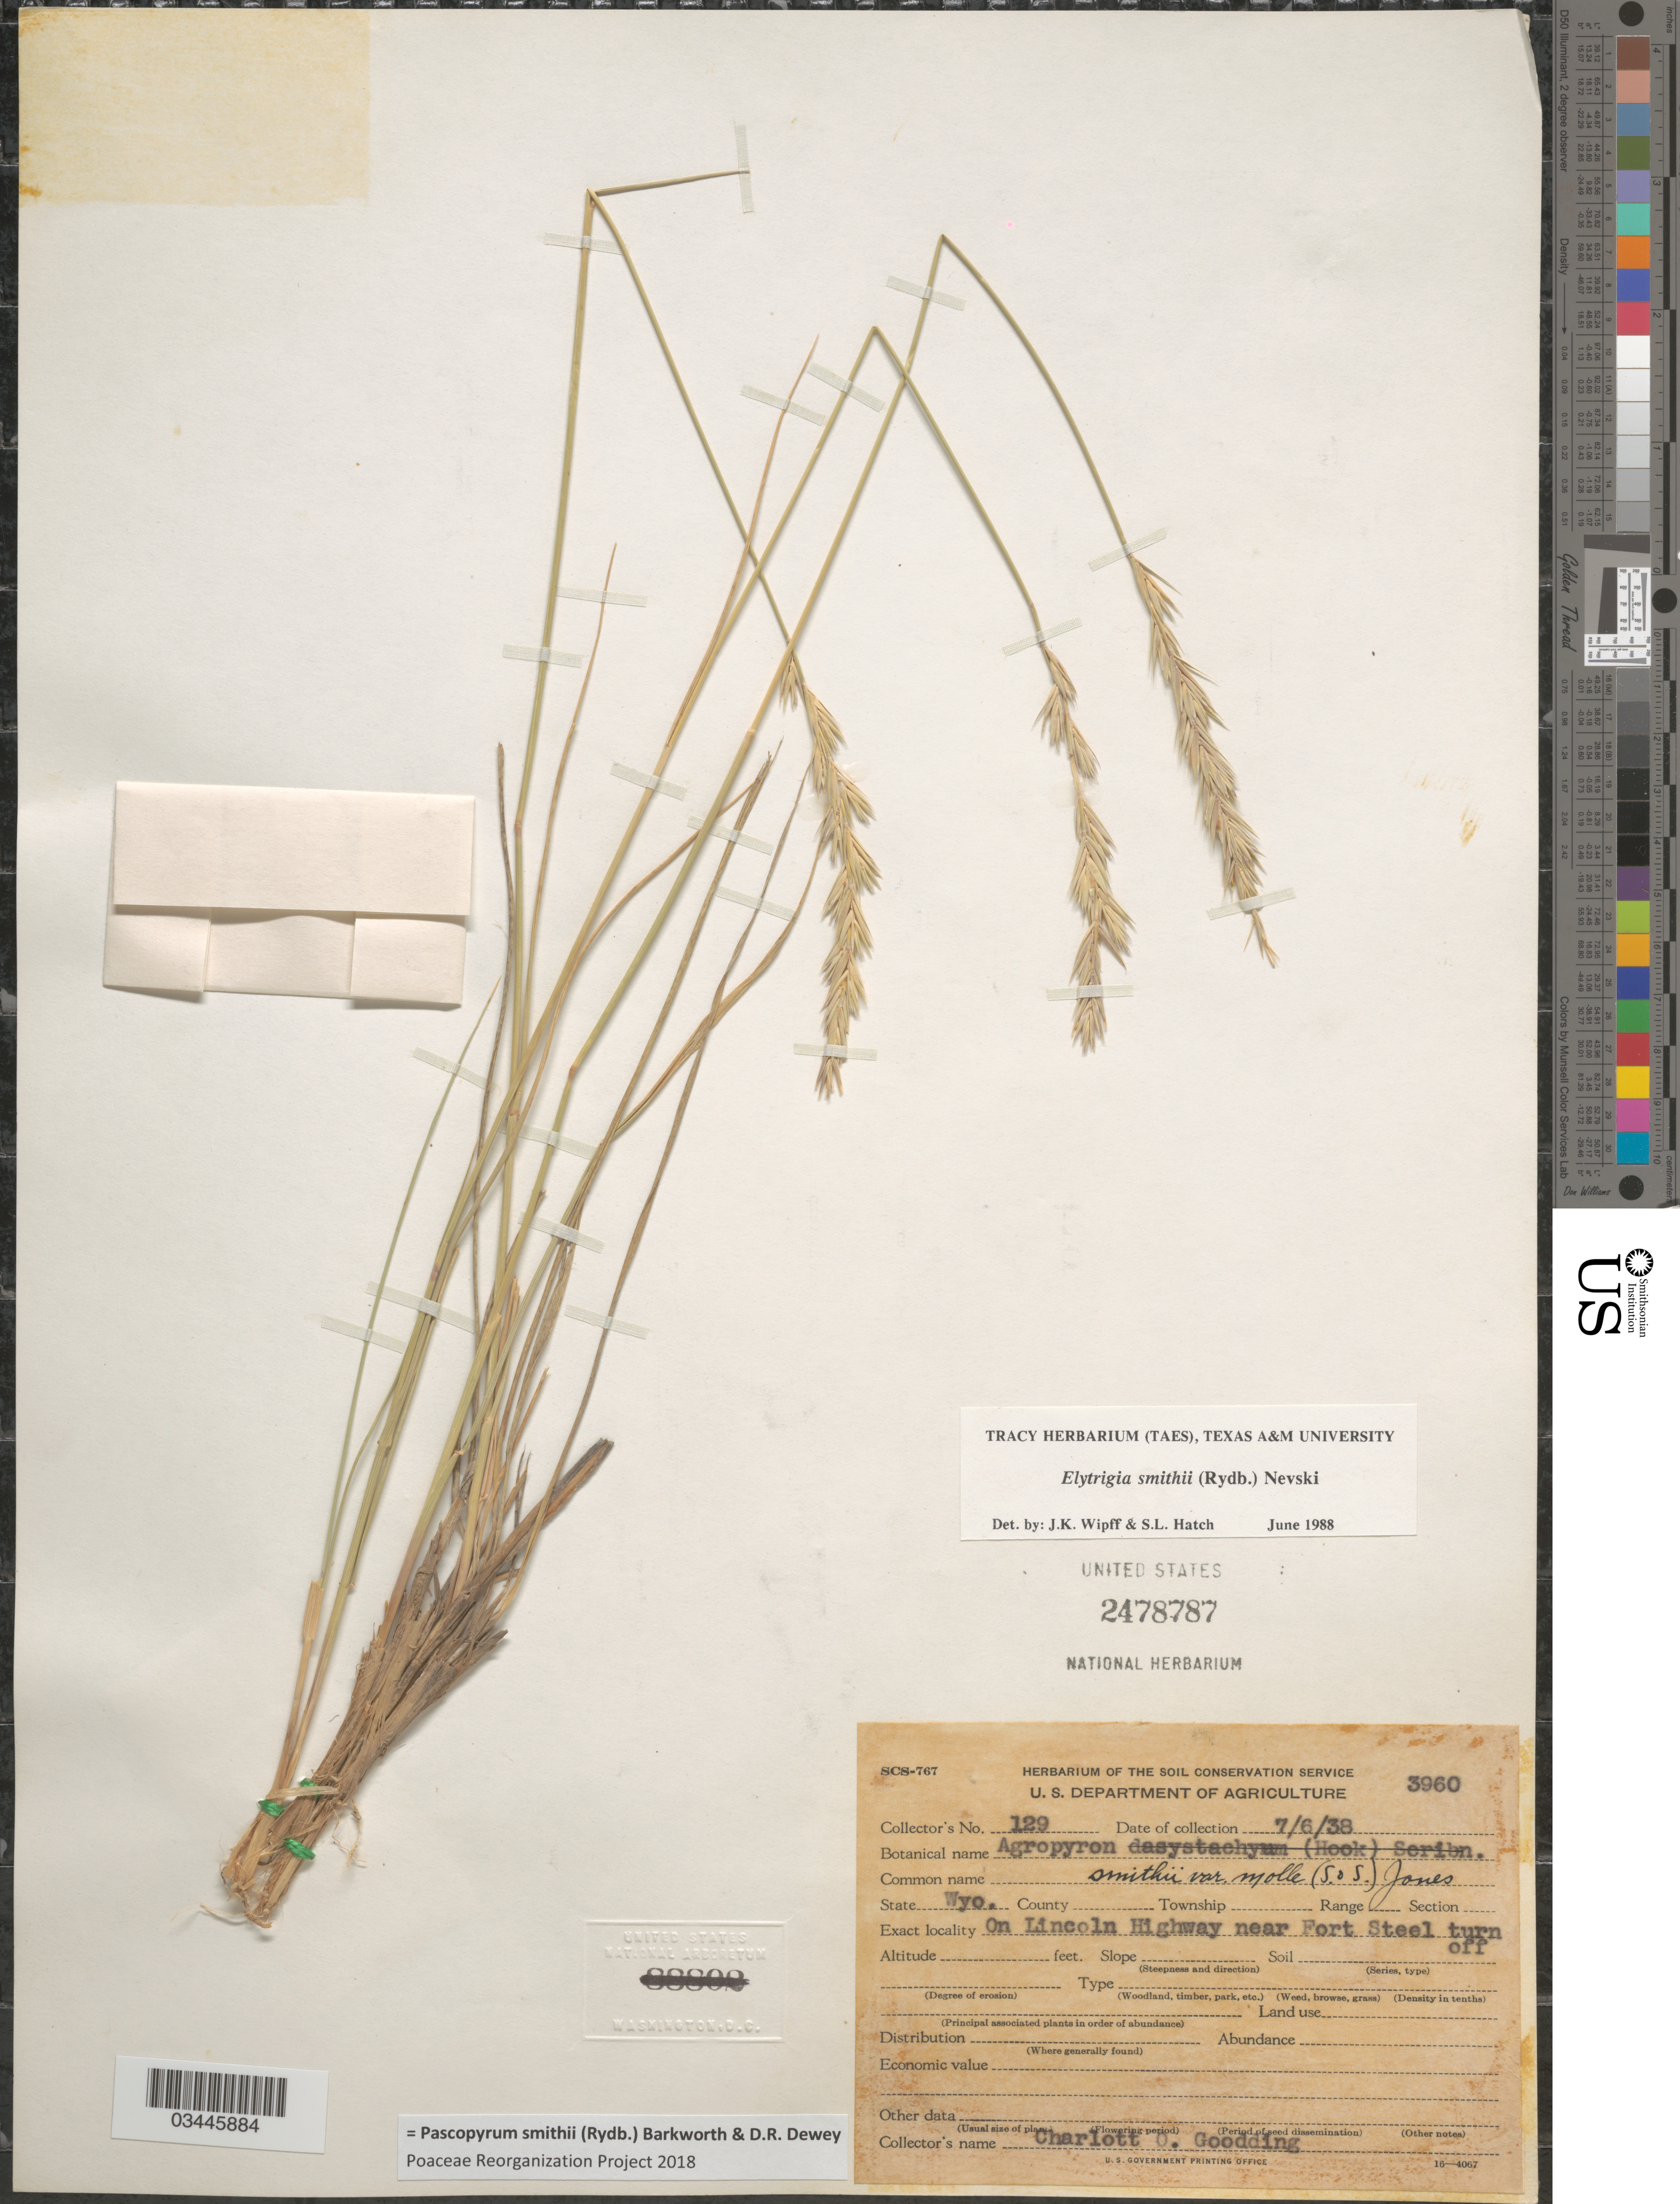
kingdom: Plantae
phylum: Tracheophyta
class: Liliopsida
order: Poales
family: Poaceae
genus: Pascopyrum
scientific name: Pascopyrum smithii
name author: (Rydb.) Barkworth & Dewey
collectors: C. Goodding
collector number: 129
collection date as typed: Transcribed d/m/y: 6/7/38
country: United States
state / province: Wyoming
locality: On Lincoln Highway near Fort Steel turn off.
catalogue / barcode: US 2478787